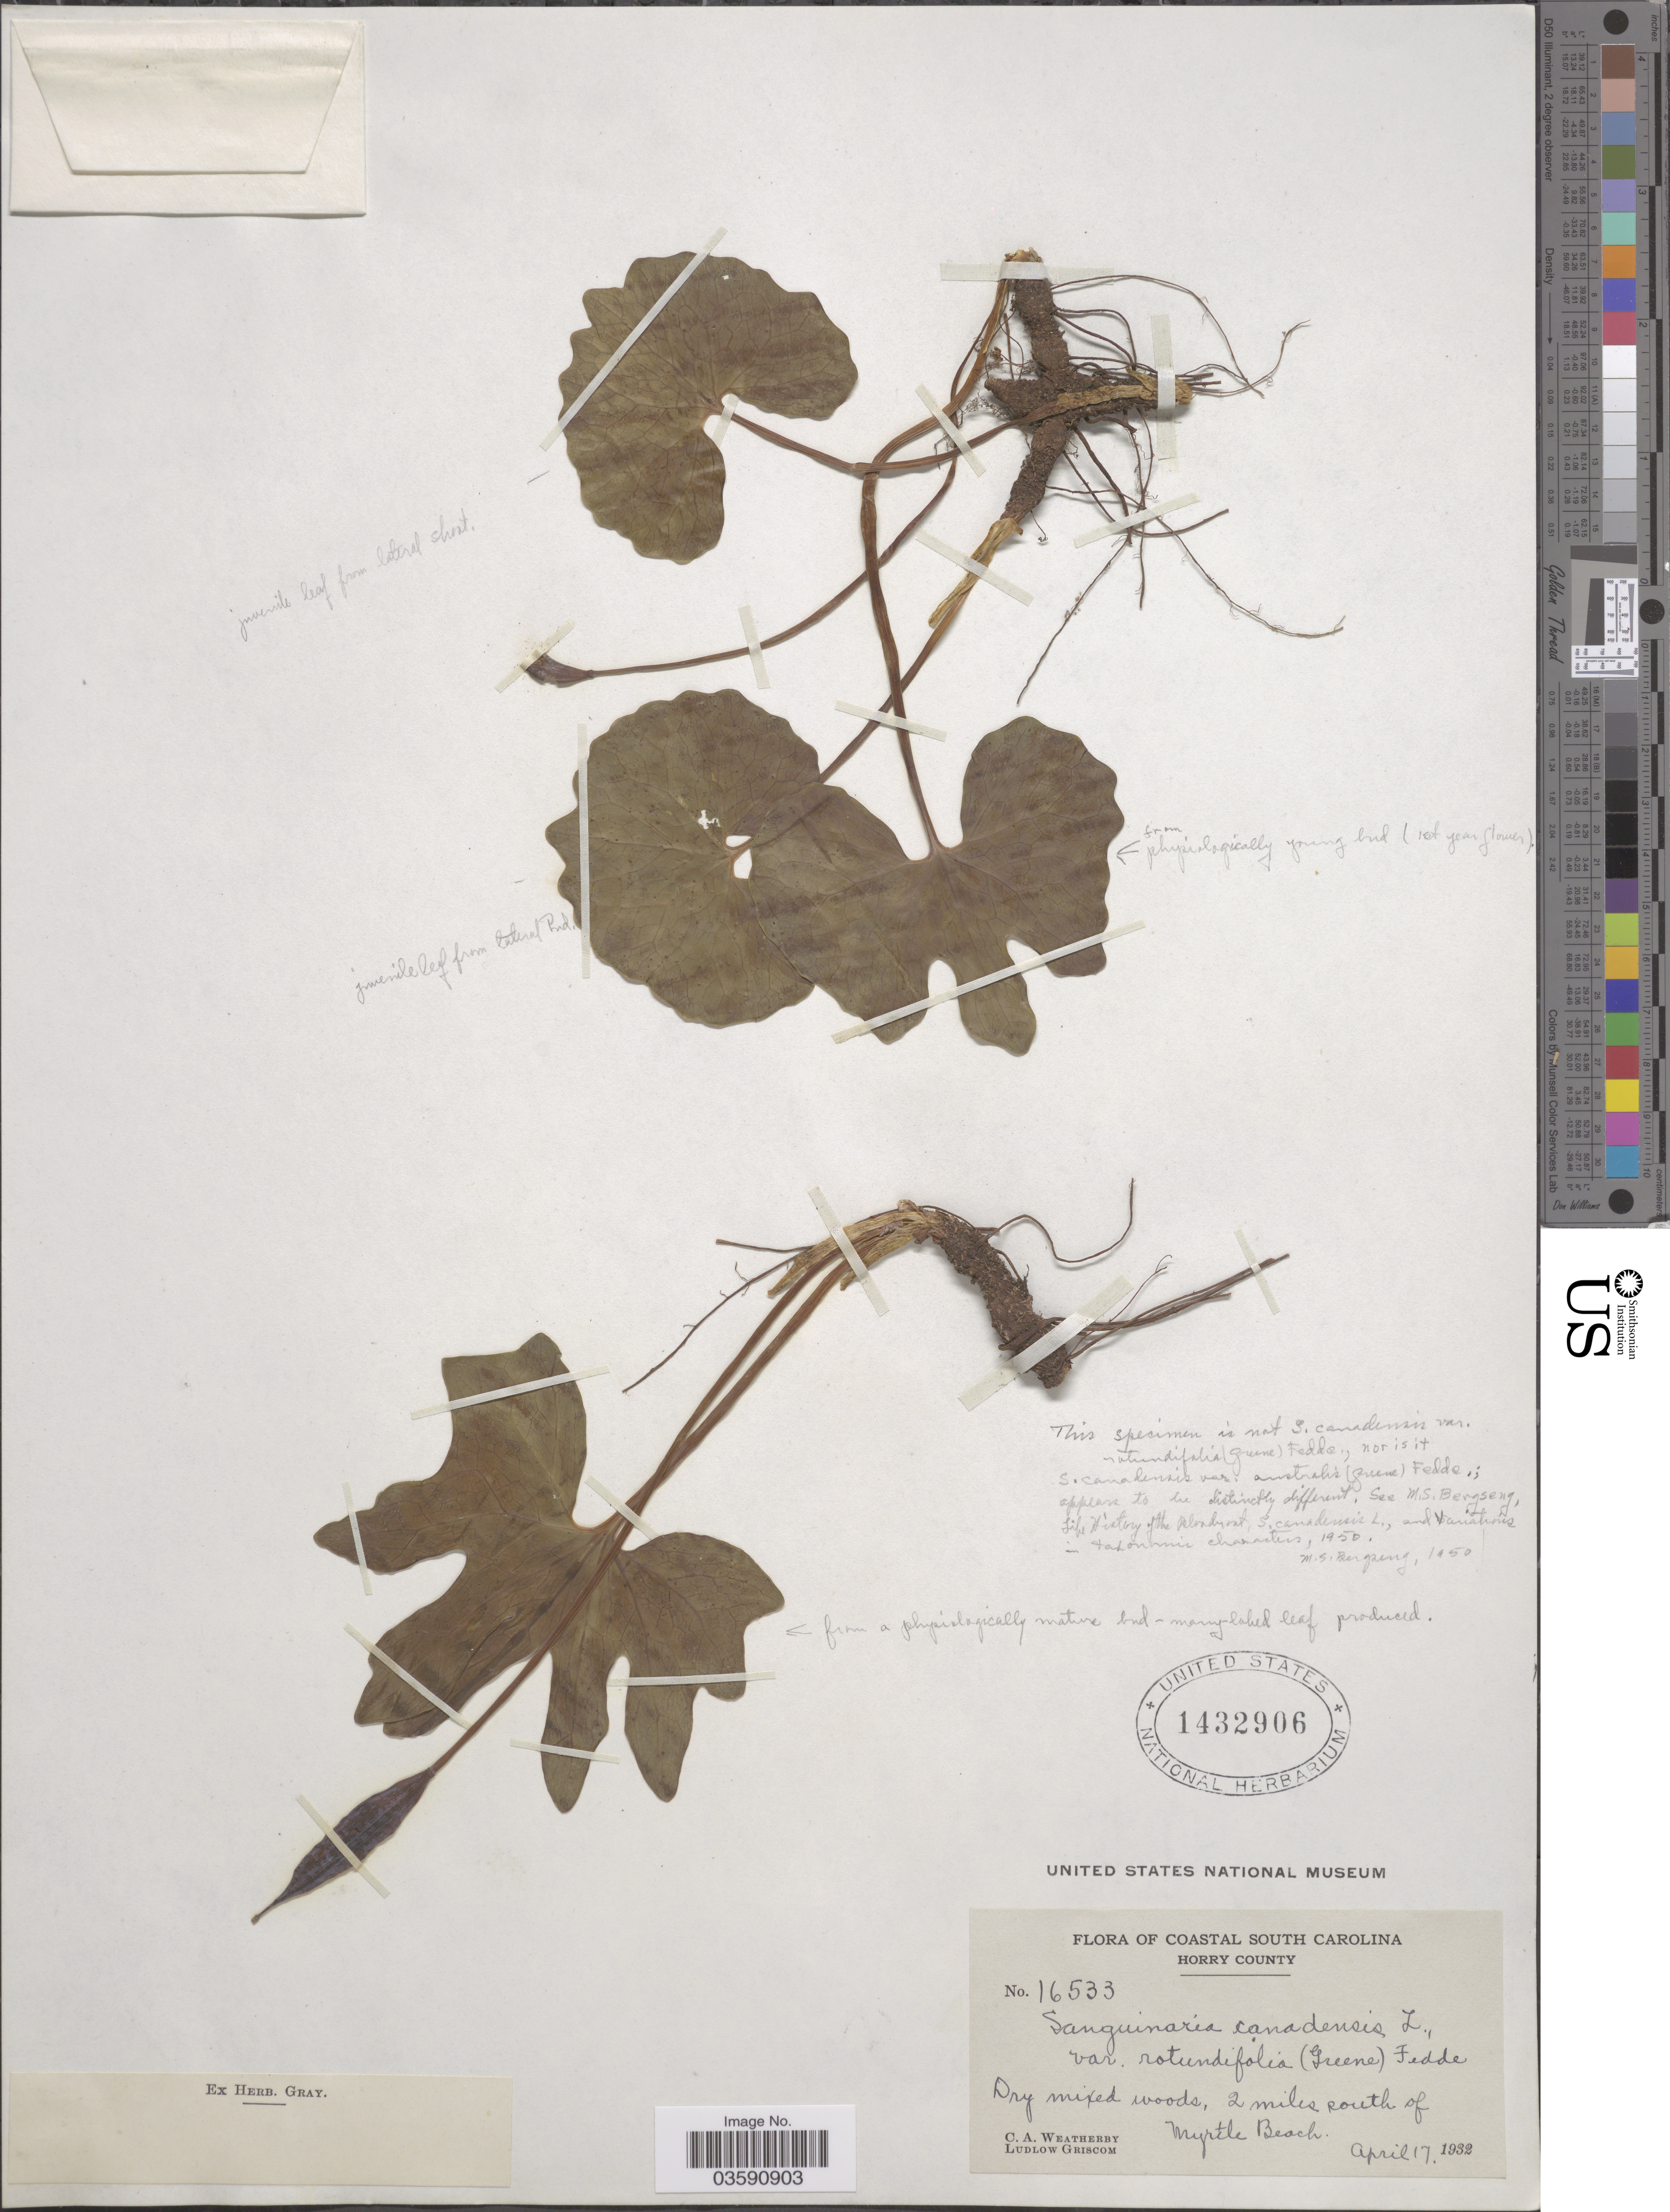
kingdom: Plantae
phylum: Tracheophyta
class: Magnoliopsida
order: Ranunculales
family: Papaveraceae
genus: Sanguinaria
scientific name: Sanguinaria canadensis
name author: L.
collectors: C. A. Weatherby & L. Griscom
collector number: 16533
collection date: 1932-04-17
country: United States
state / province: South Carolina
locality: Coastal South Carolina. Horry County. Dry mixed woods, 2 miles south of Myrtle Beach.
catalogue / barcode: US 1432906